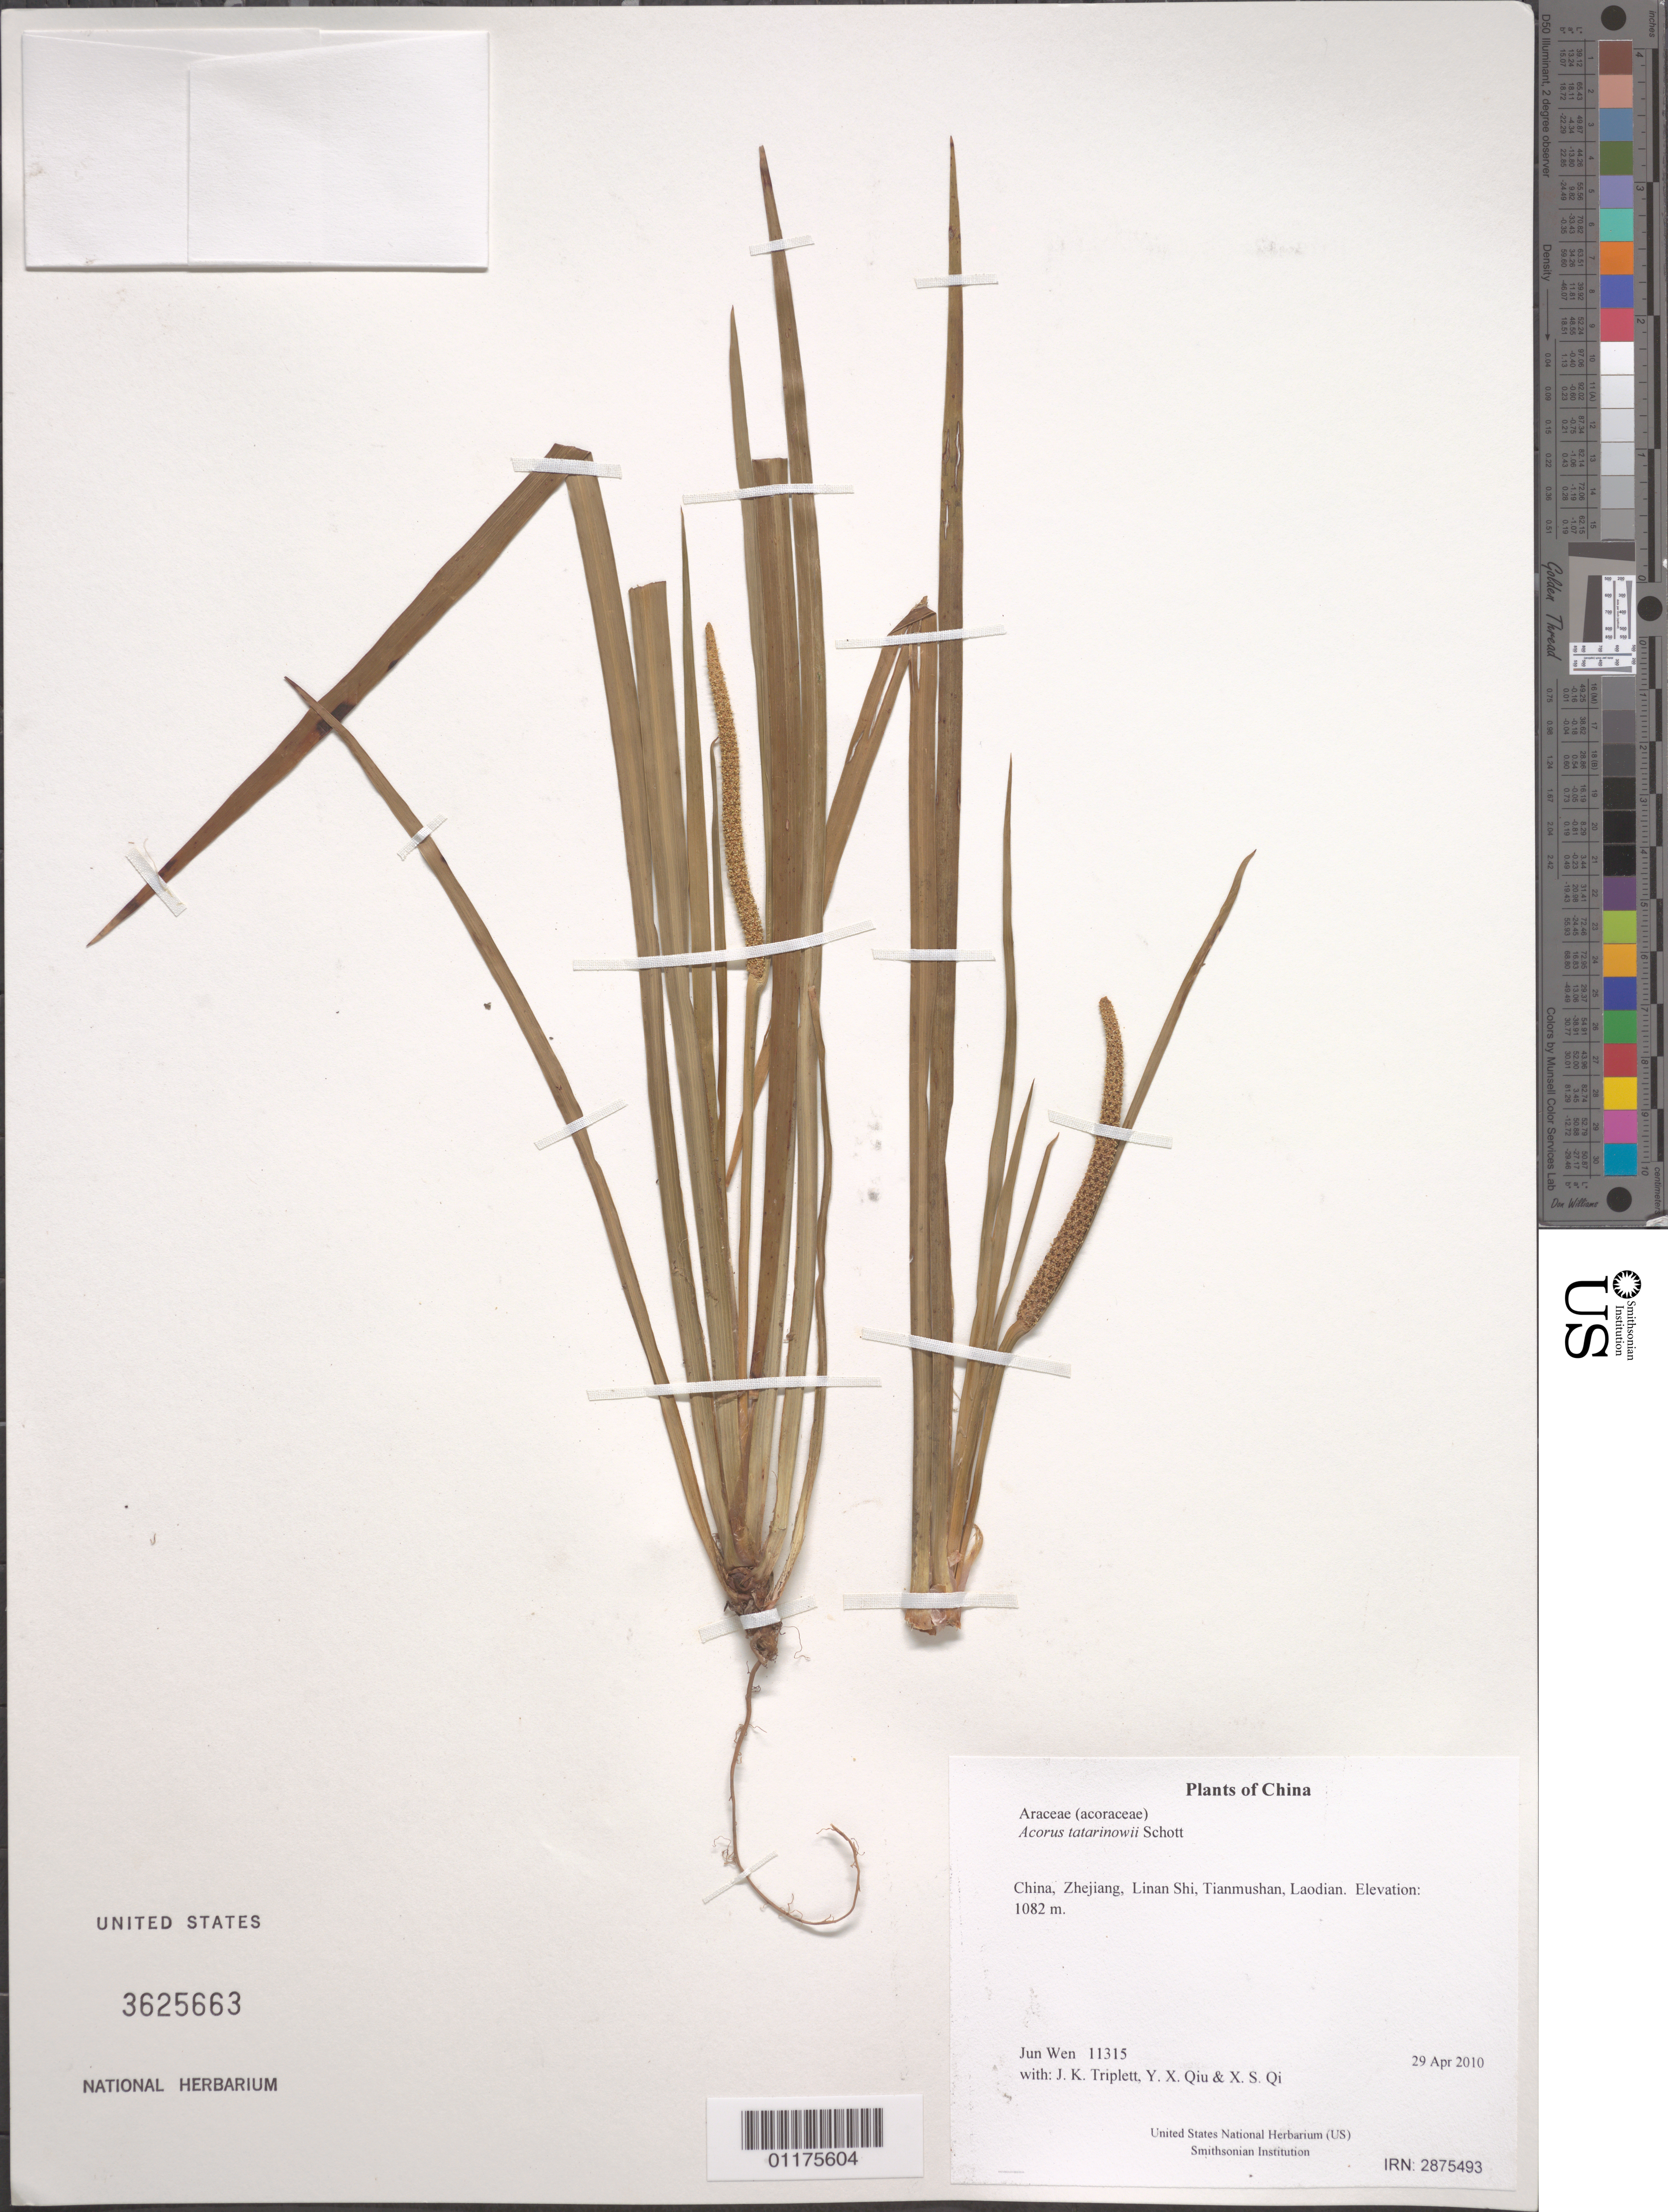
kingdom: Plantae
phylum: Tracheophyta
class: Liliopsida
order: Acorales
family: Acoraceae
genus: Acorus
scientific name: Acorus tatarinowii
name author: Schott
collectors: J. Wen, J. K. Triplett, Y. X. Qiu & X. S. Qi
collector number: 11315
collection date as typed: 29 Apr 2010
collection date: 2010-04-29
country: China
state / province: Zhejiang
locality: Linan Shi, Tianmushan, Laodian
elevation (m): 1082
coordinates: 30 20.537 N, 119 25.997 E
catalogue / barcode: US 3625663